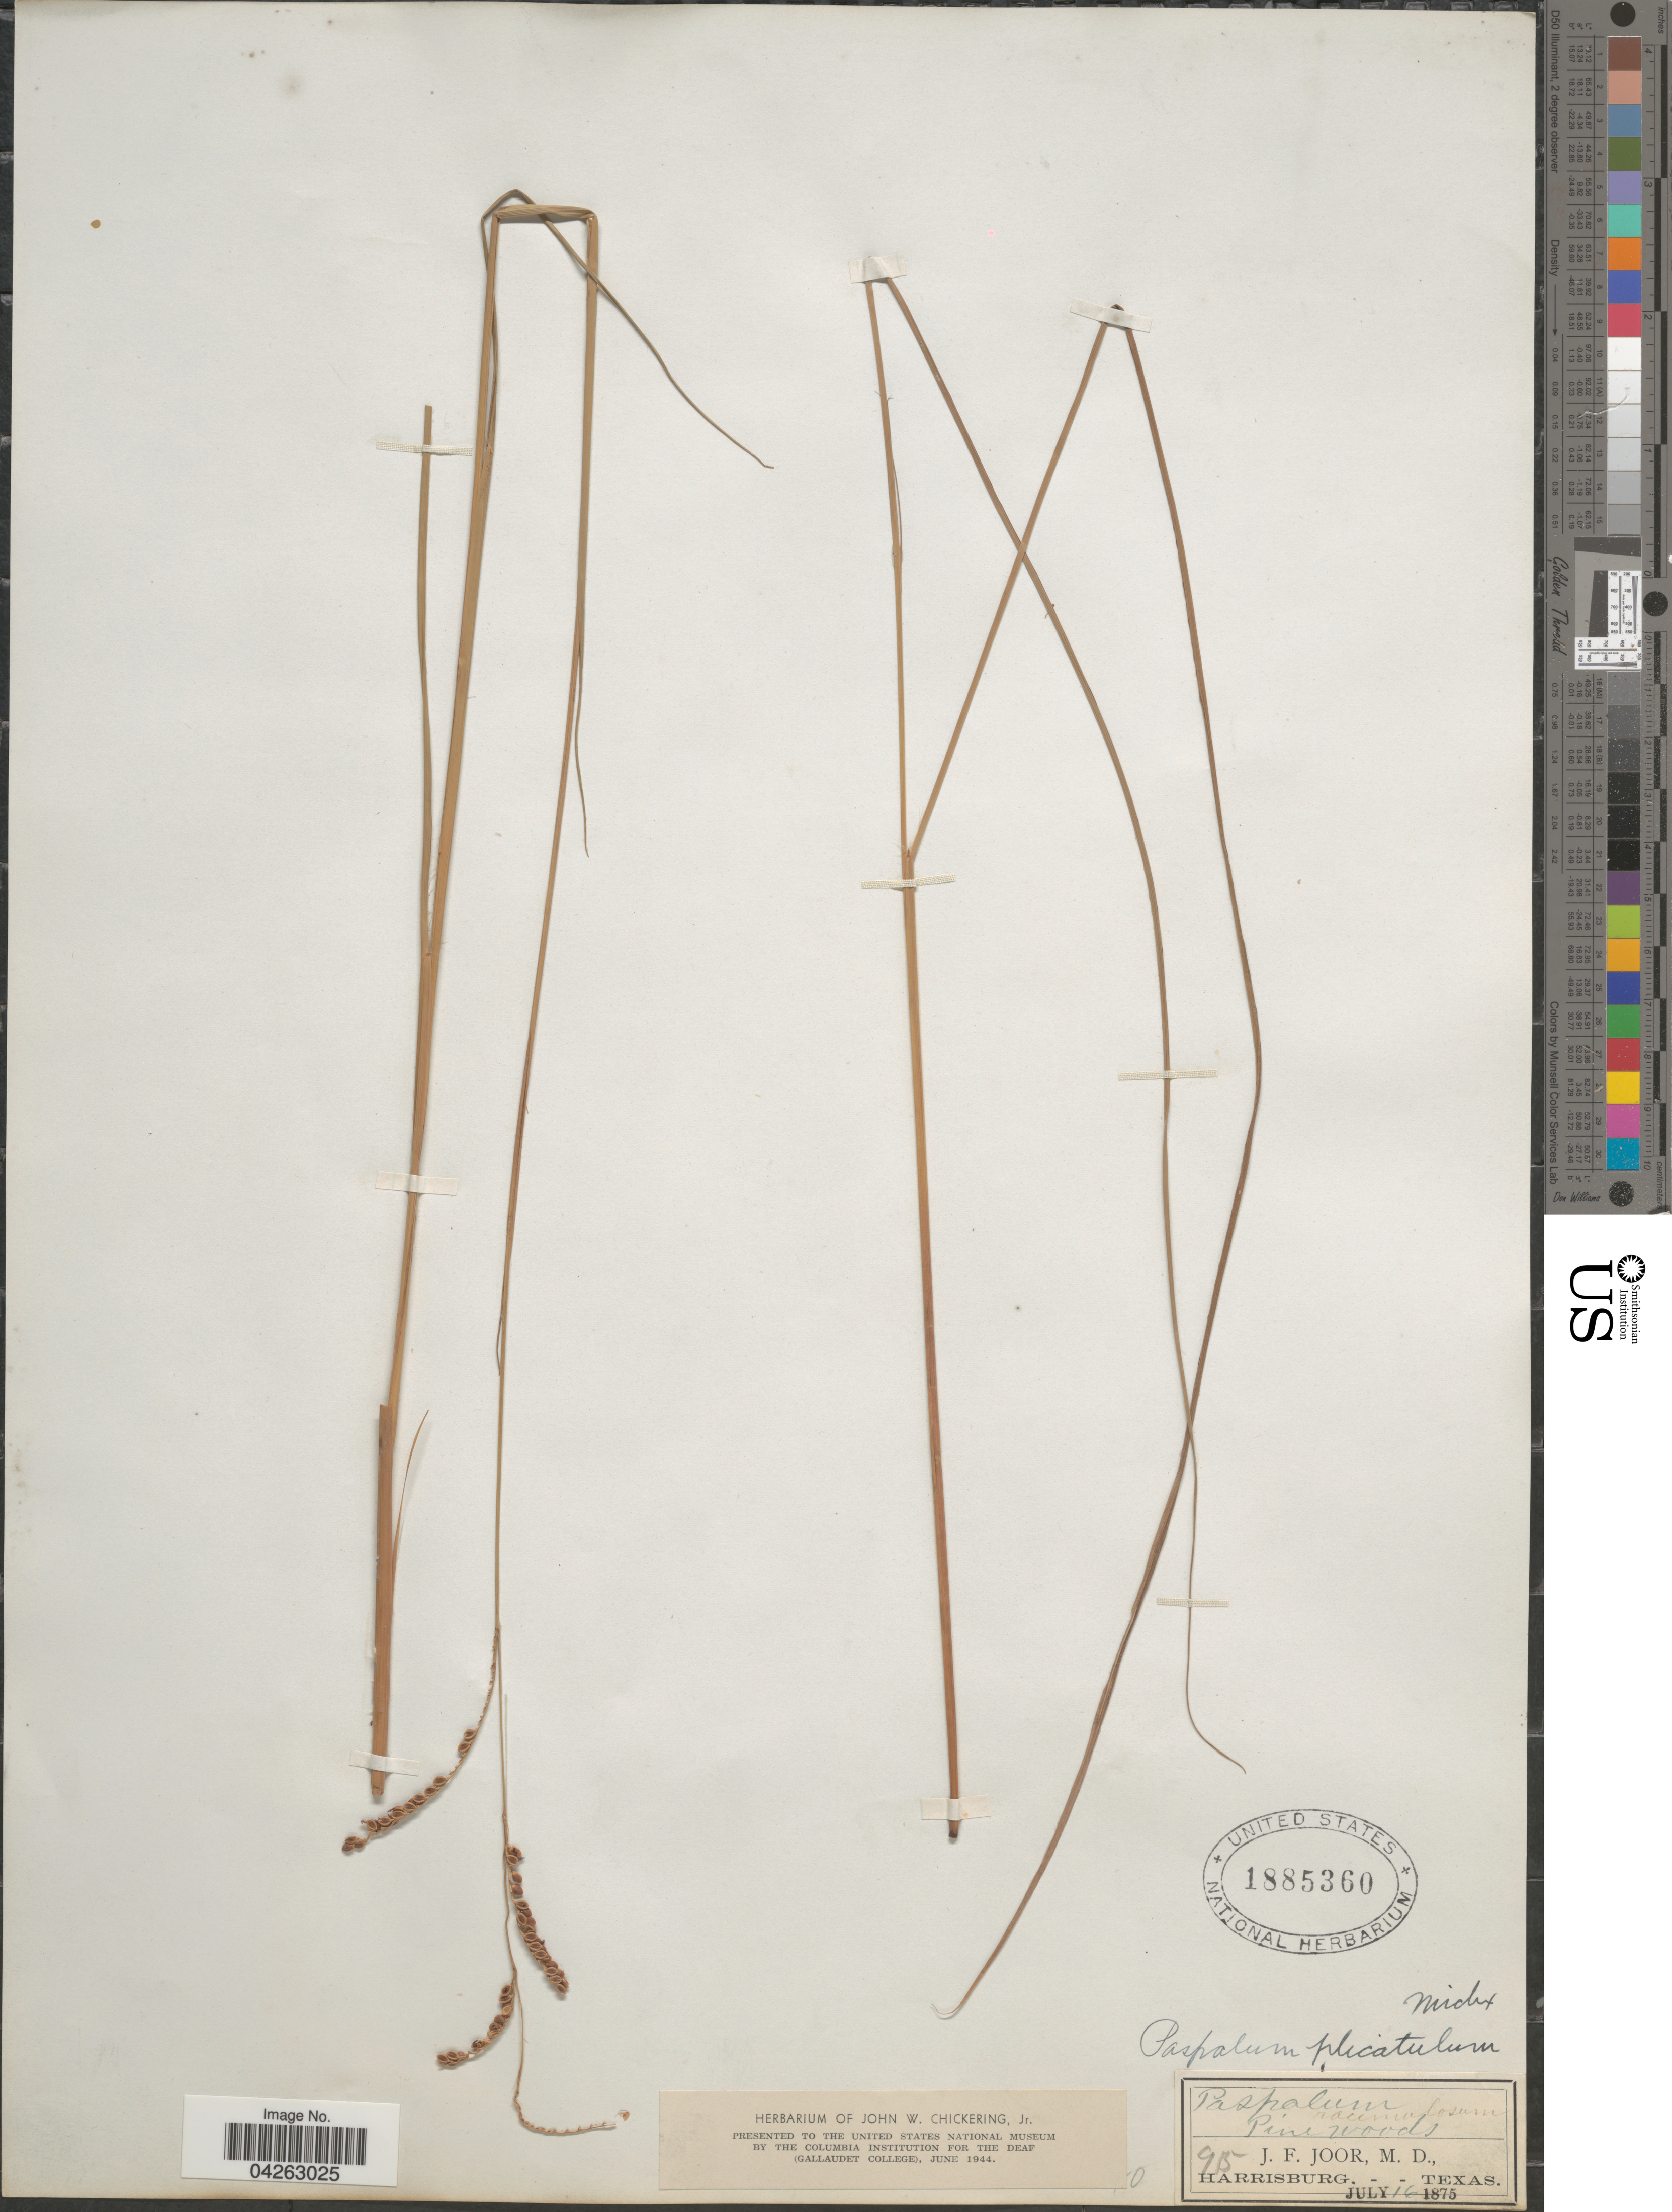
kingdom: Plantae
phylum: Tracheophyta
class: Liliopsida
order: Poales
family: Poaceae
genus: Paspalum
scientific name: Paspalum plicatulum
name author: Michx.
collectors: J. F. Joor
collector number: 915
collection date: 1875-07-16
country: United States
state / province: Texas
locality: Harrisburg.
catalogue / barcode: US 1885360